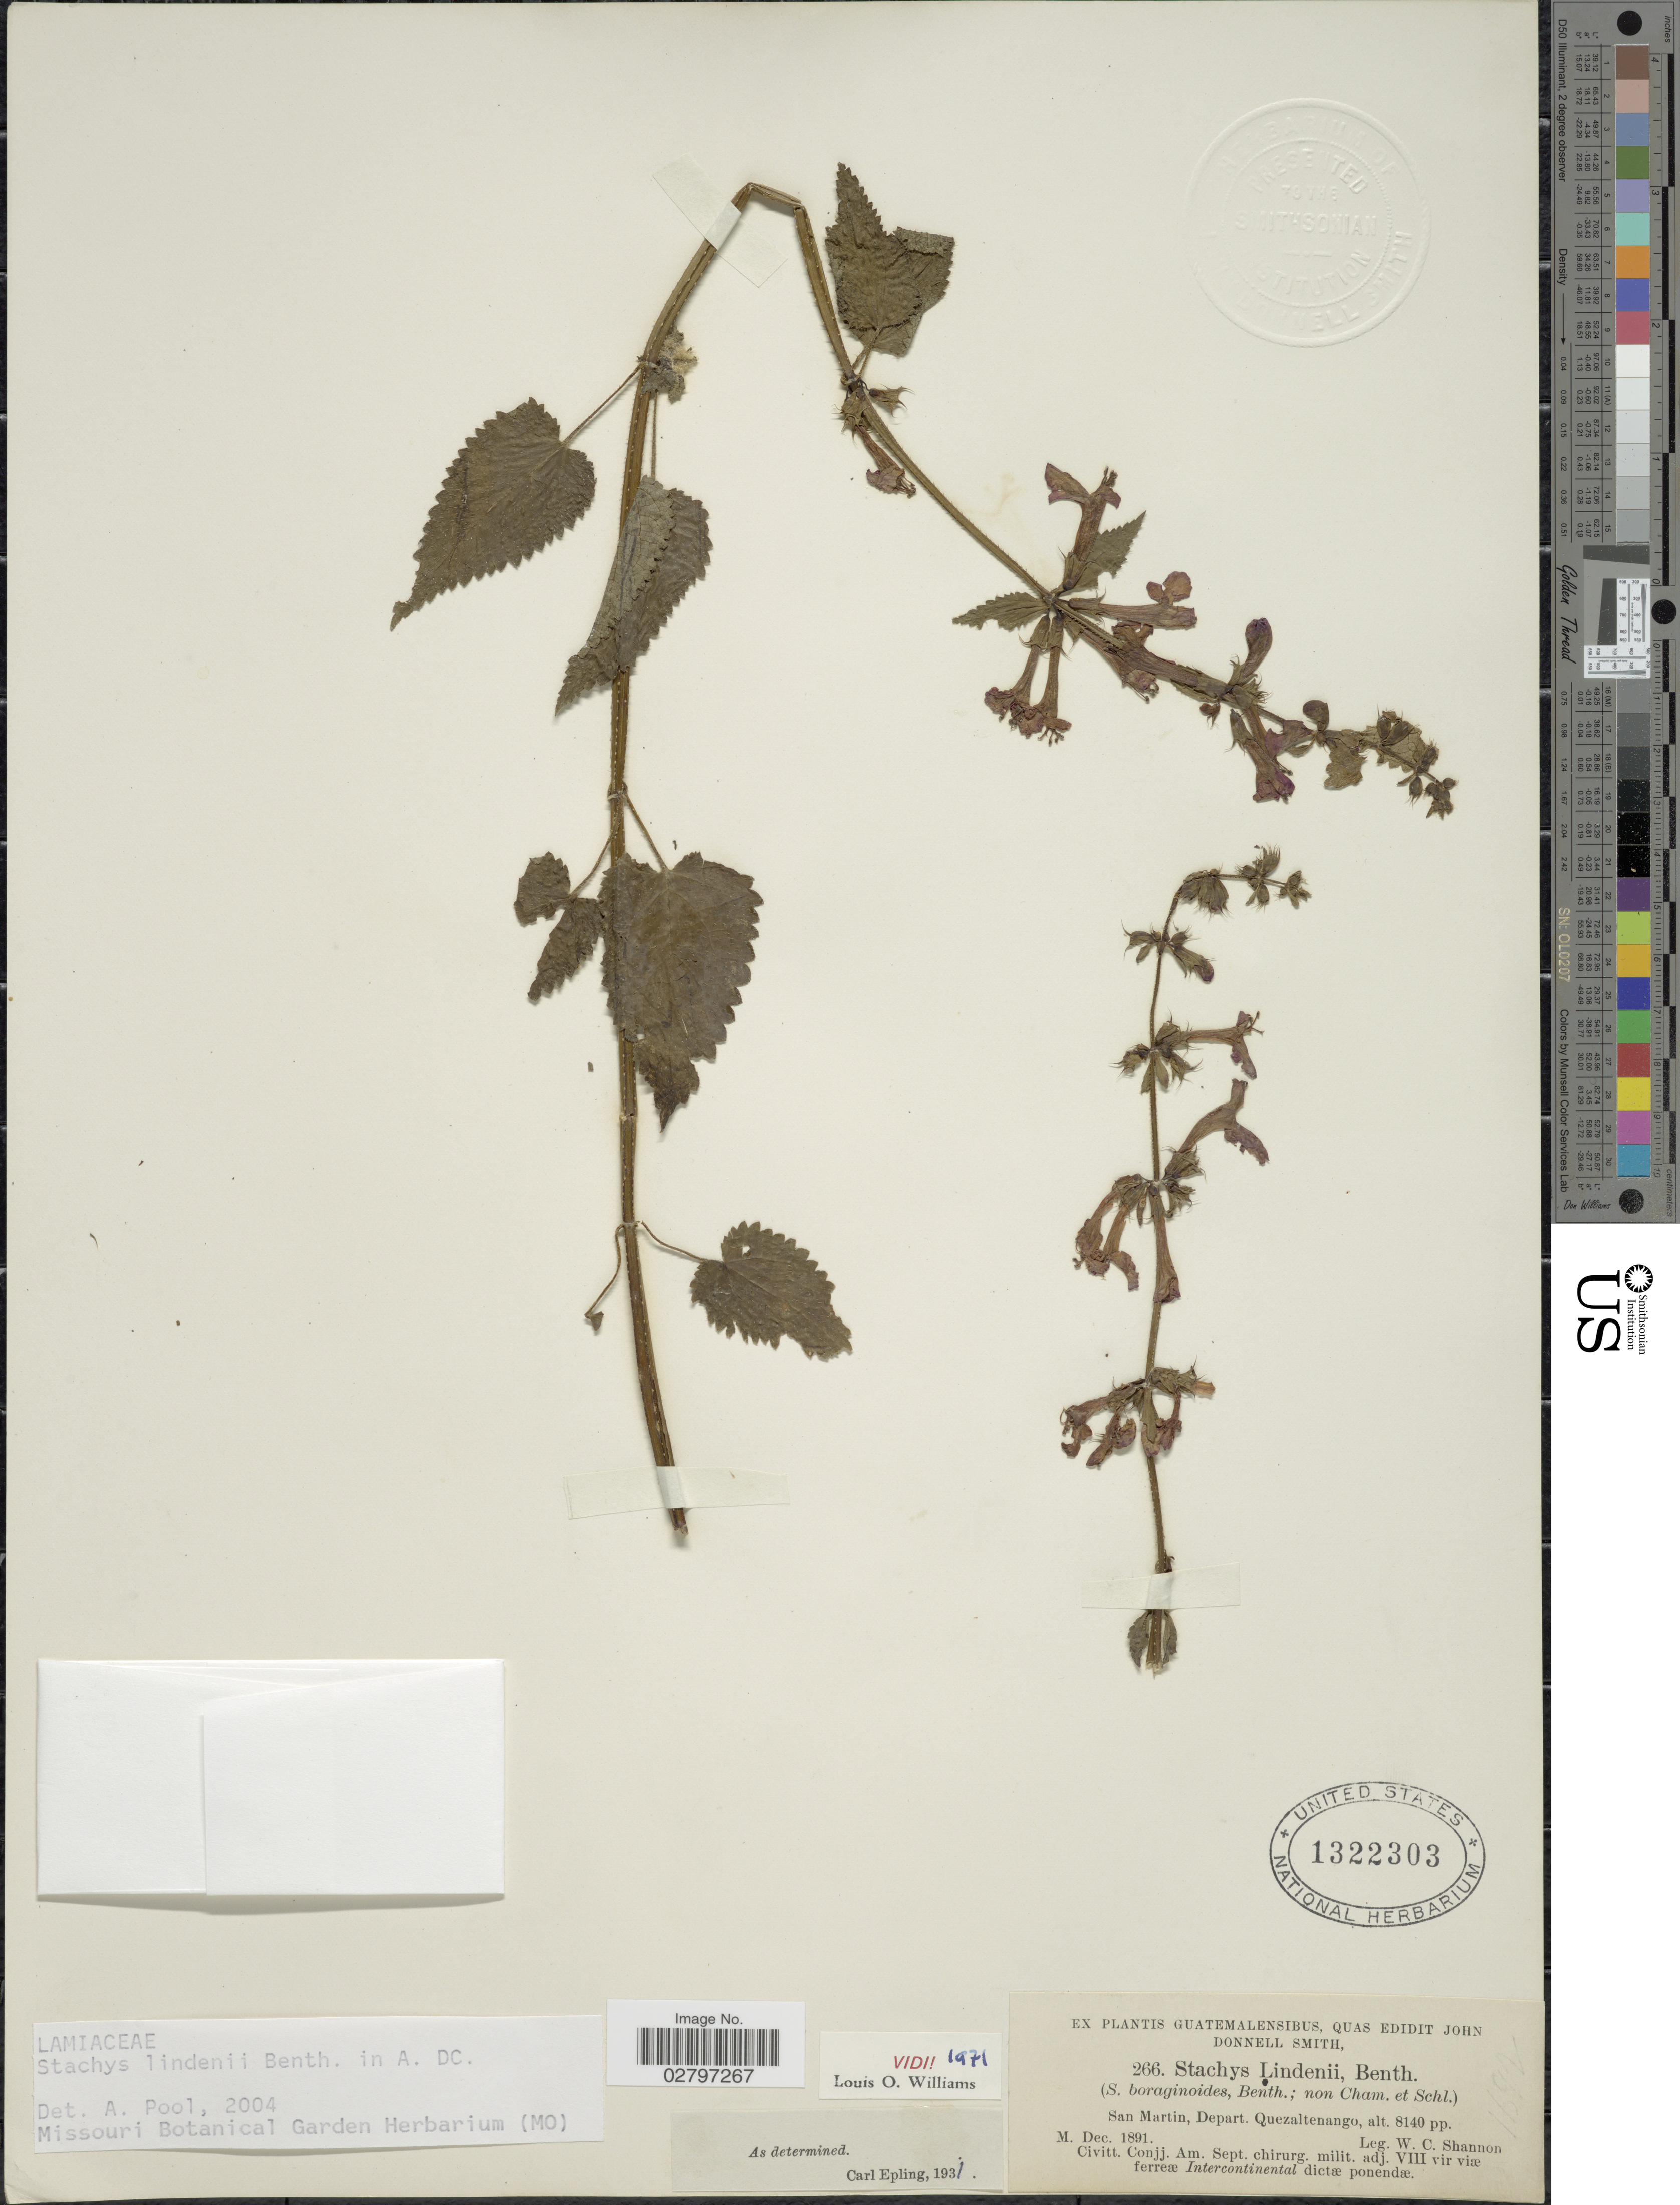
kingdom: Plantae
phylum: Tracheophyta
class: Magnoliopsida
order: Lamiales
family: Lamiaceae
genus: Stachys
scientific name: Stachys lindenii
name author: Benth.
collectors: W. C. Shannon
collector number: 266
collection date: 1891-12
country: Guatemala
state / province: Quetzaltenango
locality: San Martin, Depart. Quezaltenango.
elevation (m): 2481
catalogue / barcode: US 1322303